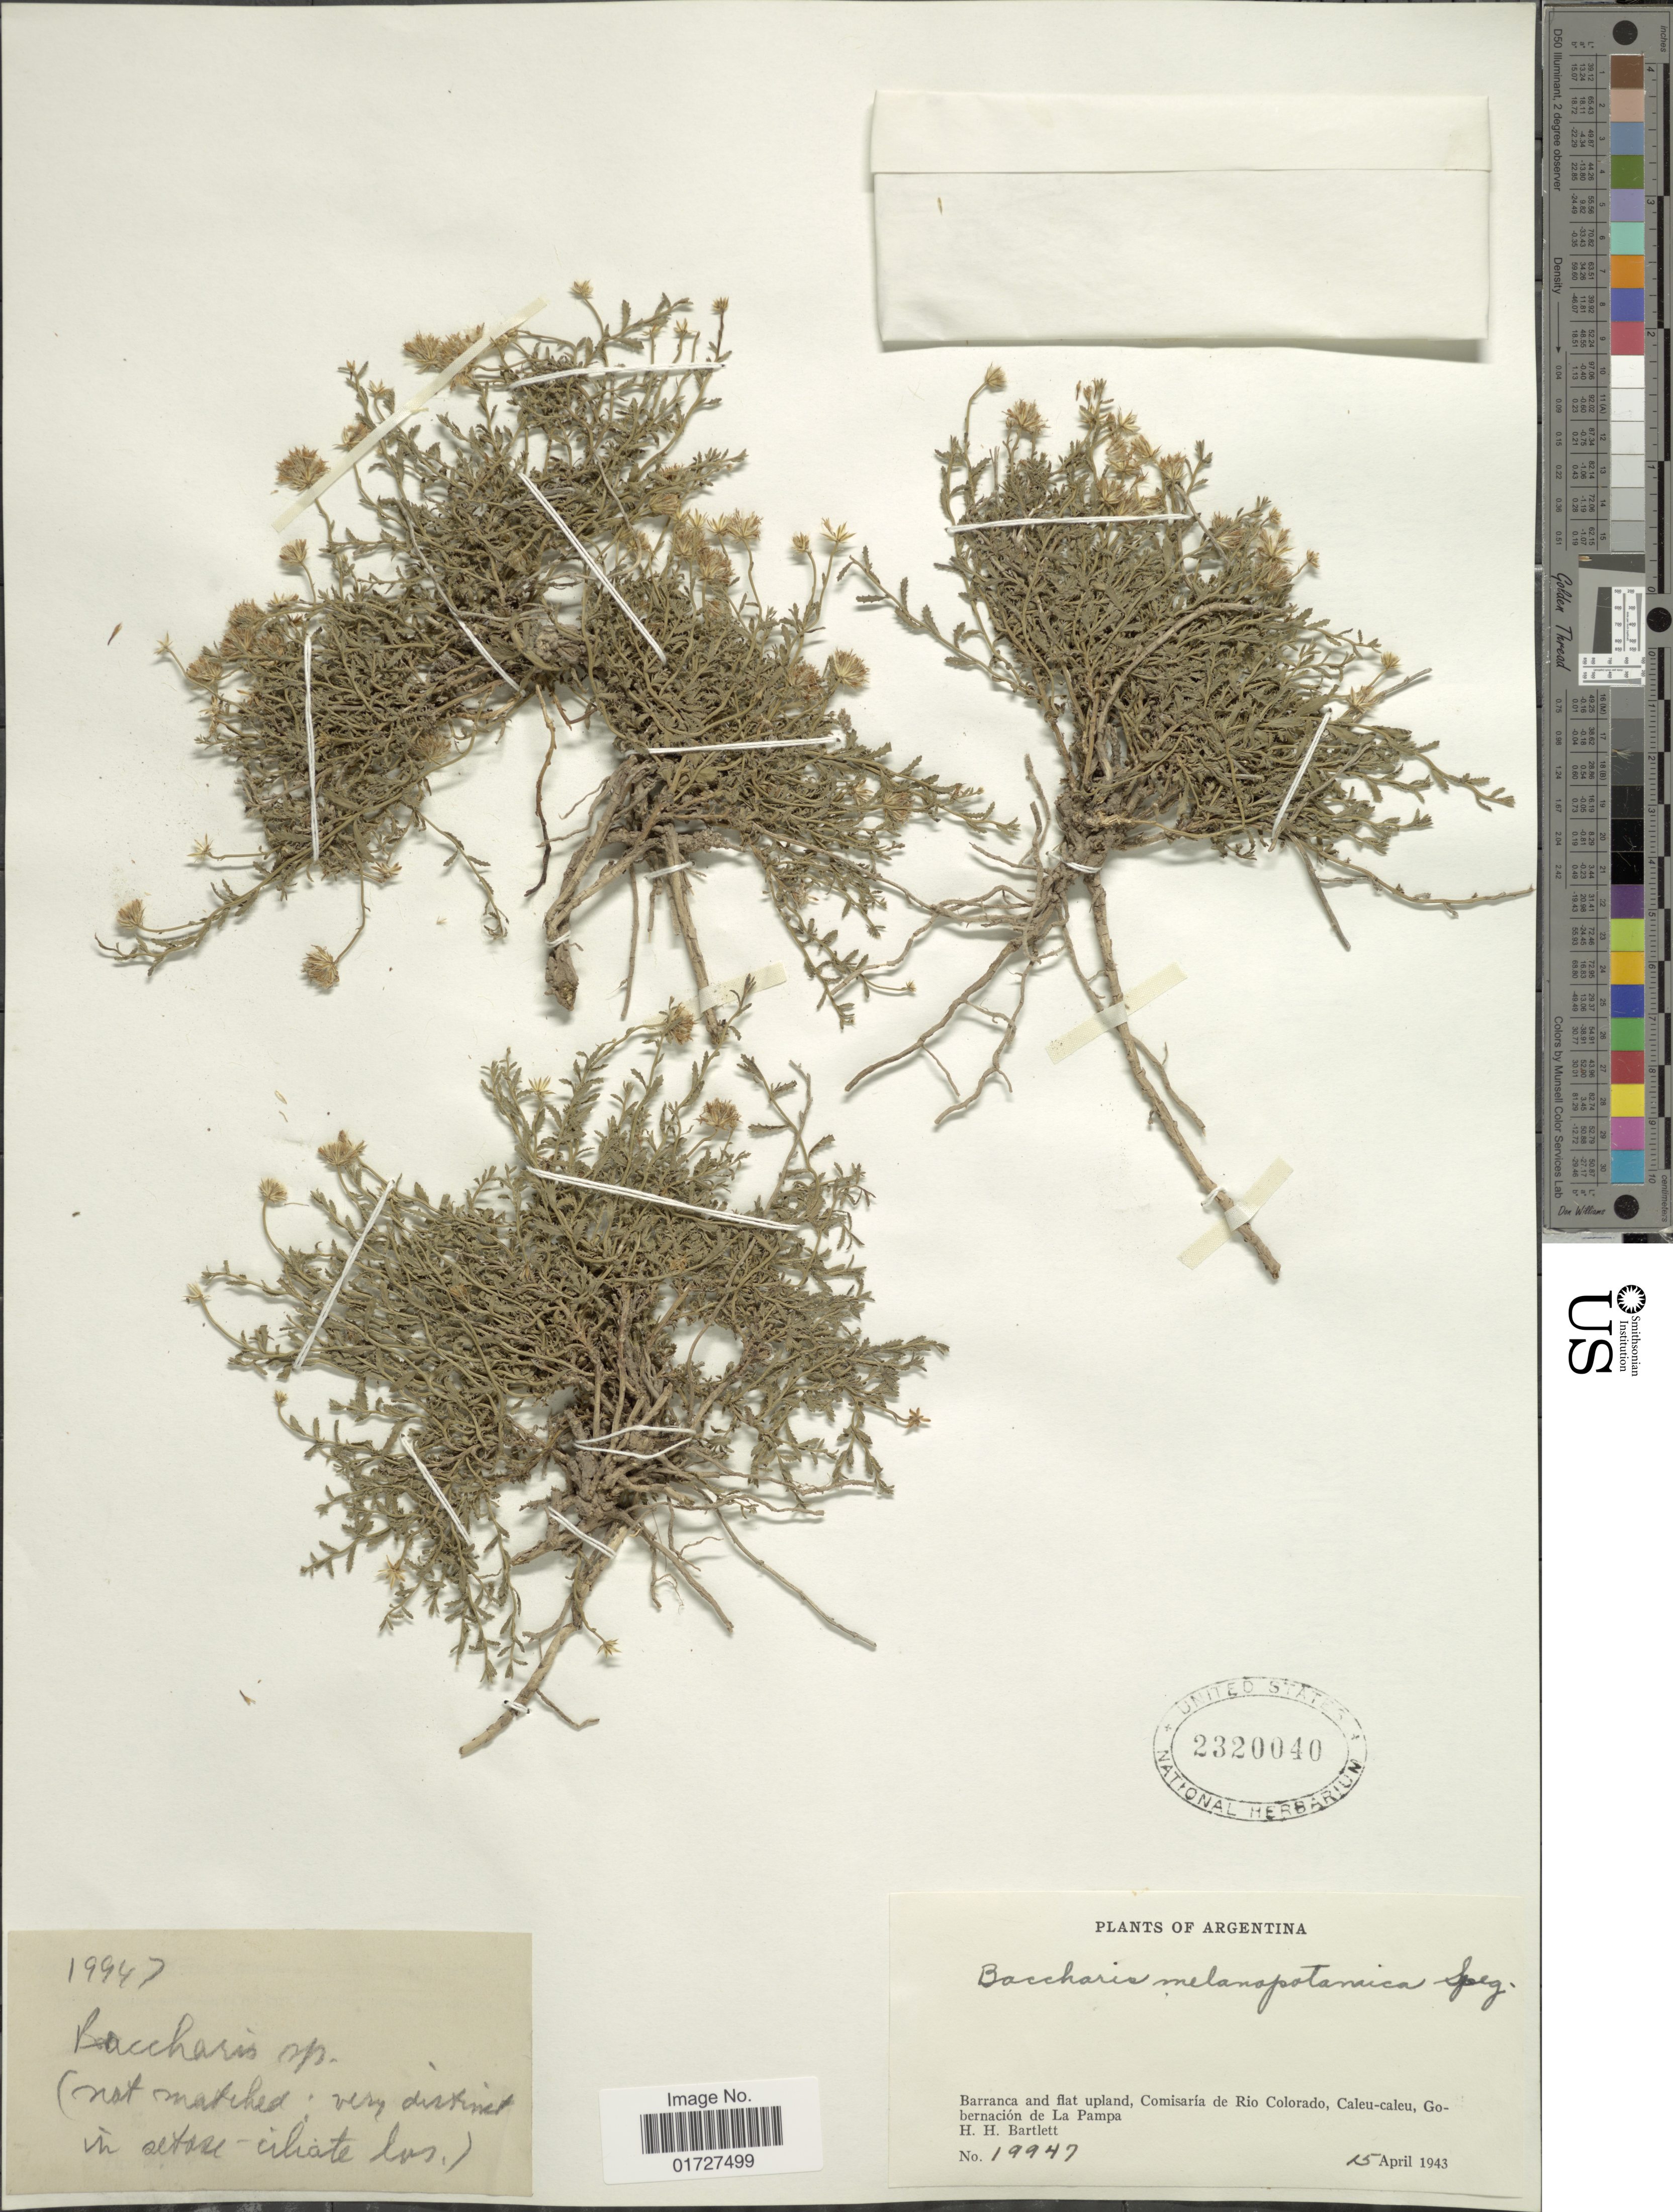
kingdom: Plantae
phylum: Tracheophyta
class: Magnoliopsida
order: Asterales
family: Asteraceae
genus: Baccharis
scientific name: Baccharis melanopotamica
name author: Speg.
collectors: H. H. Bartlett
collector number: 19947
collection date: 1943-04-15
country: Argentina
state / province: La Pampa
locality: Barranca and flat upland, Comisaria de Rio Colorado, Caleu-caleu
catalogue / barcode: US 2320040